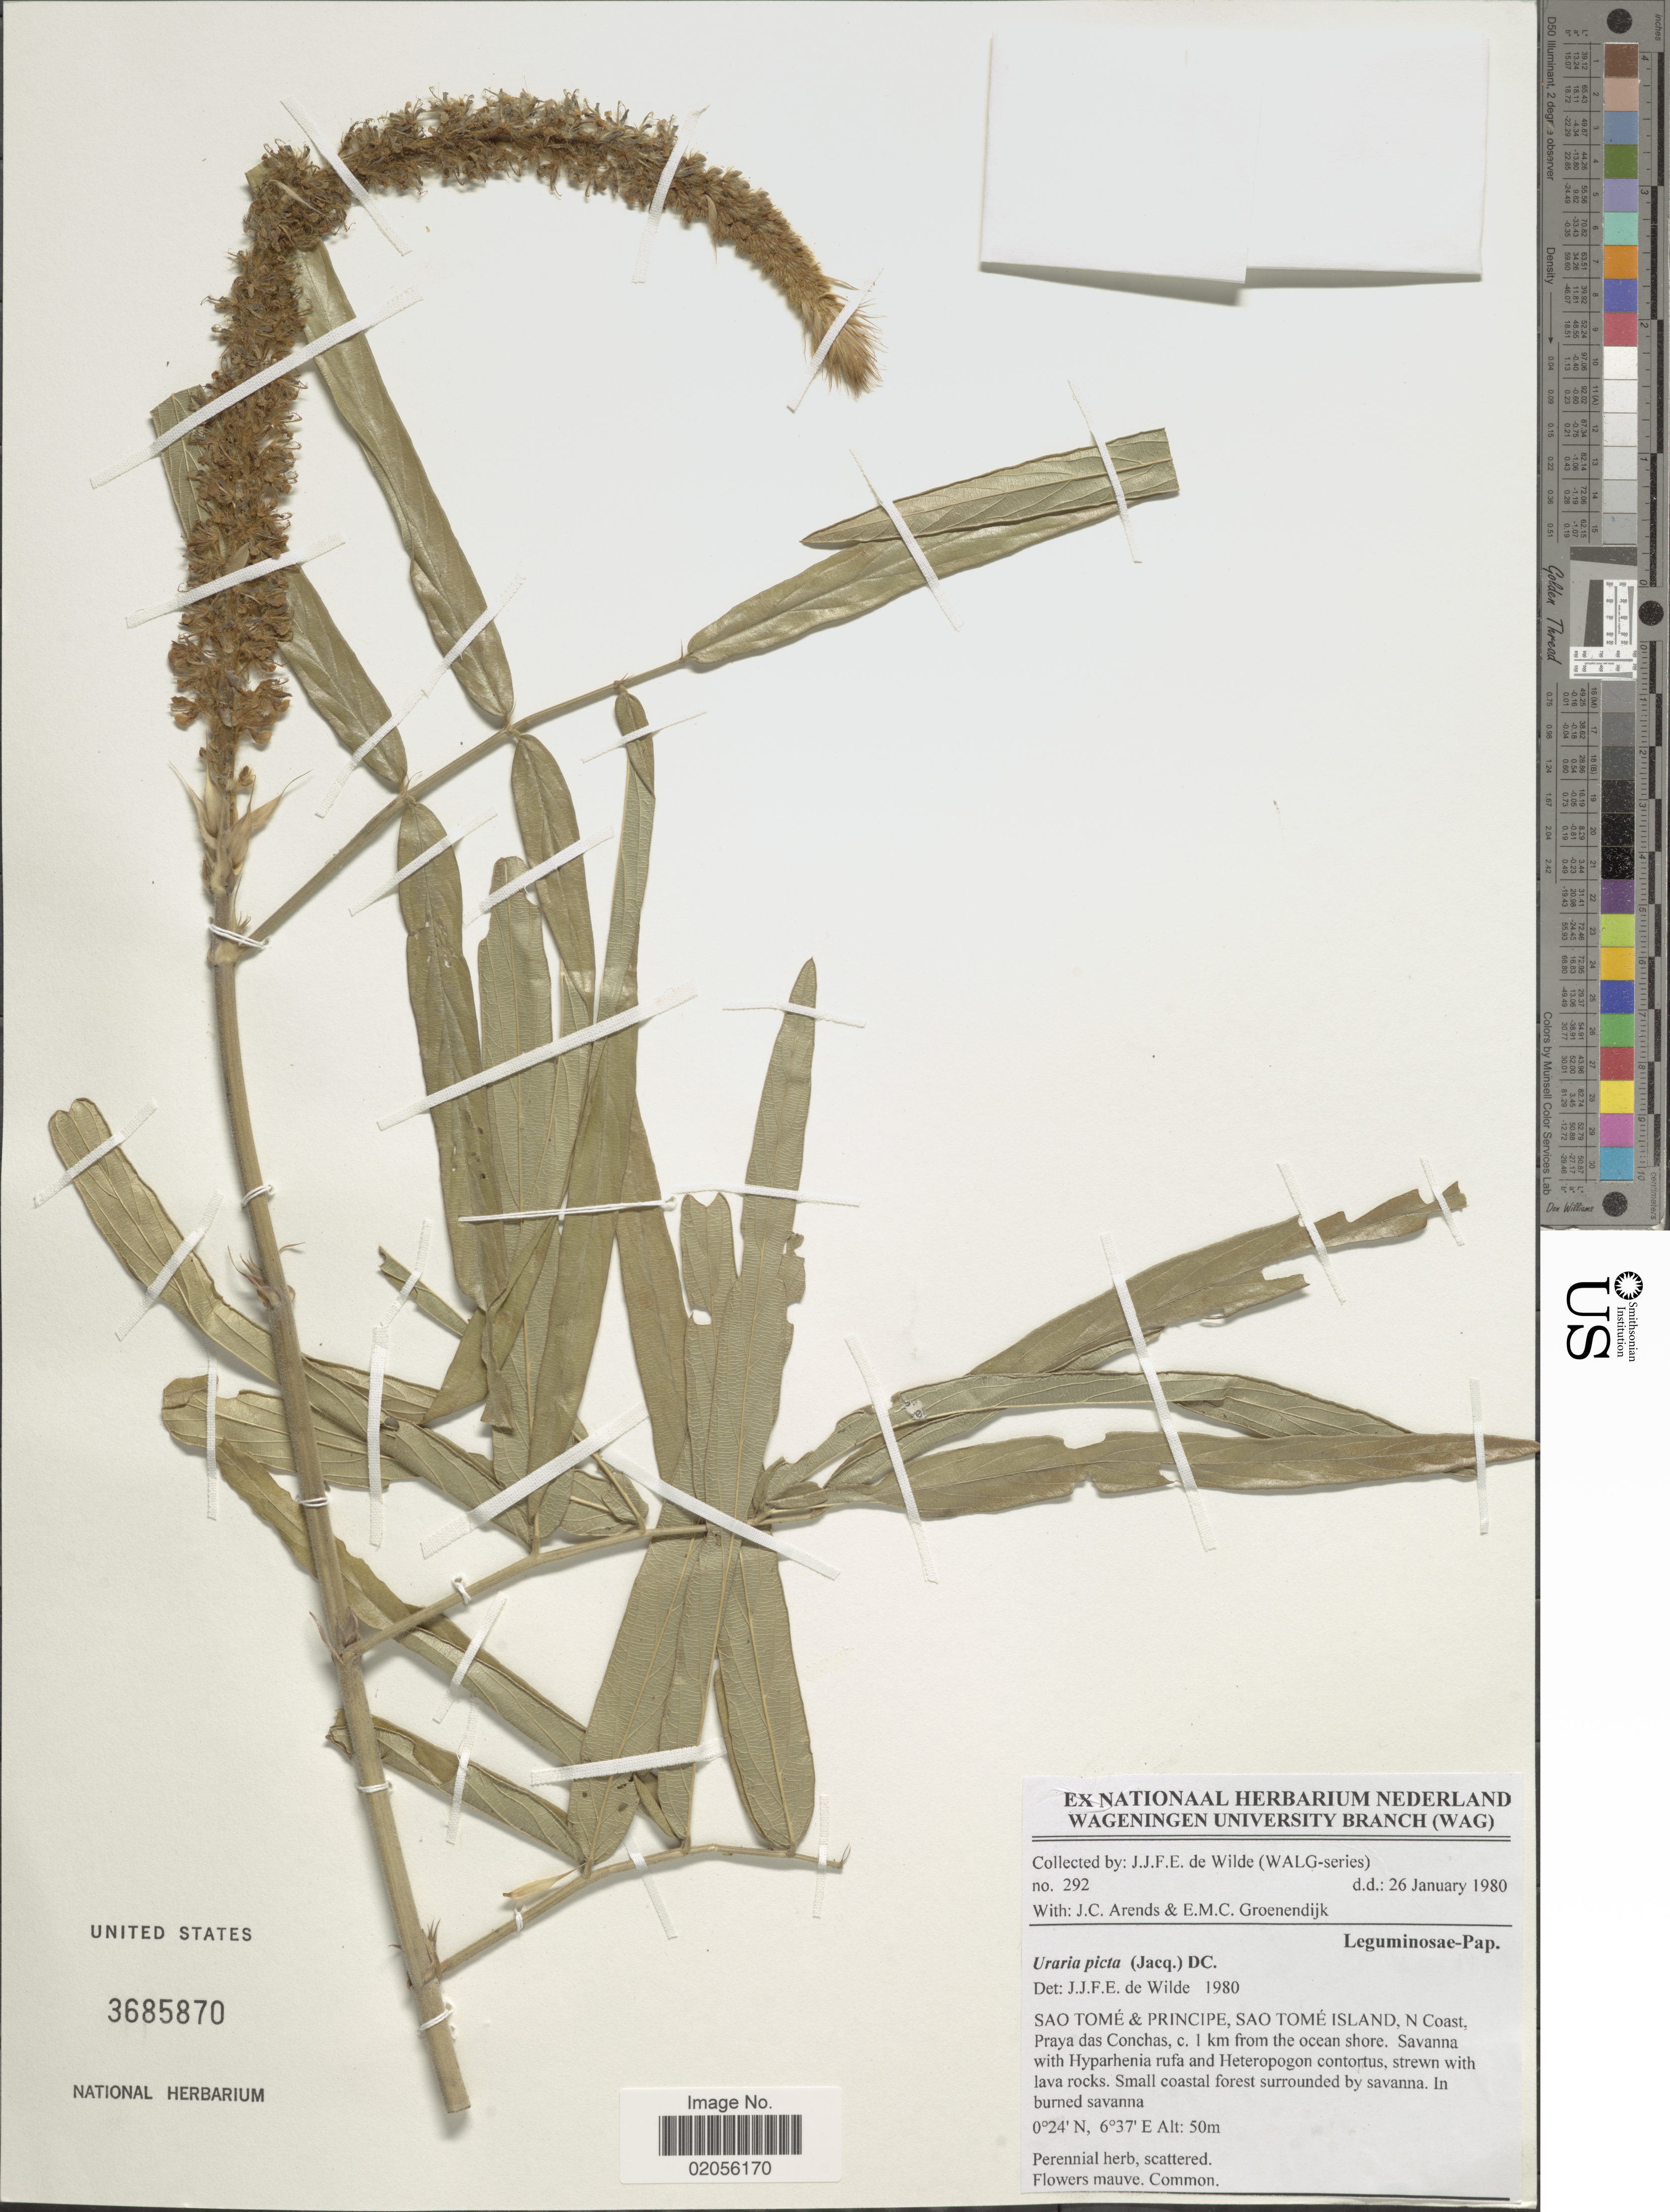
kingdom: Plantae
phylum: Tracheophyta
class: Magnoliopsida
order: Fabales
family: Fabaceae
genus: Uraria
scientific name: Uraria picta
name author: (Jacq.) DC.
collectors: J.J. de Wilde, J. Arends & E. Groenendijk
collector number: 292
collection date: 1980-01-26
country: São Tomé and Principe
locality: Sao Tomé Island, N Coast Praya das Conchas, c. 1 km from the ocean shore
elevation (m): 50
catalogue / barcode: US 3685870